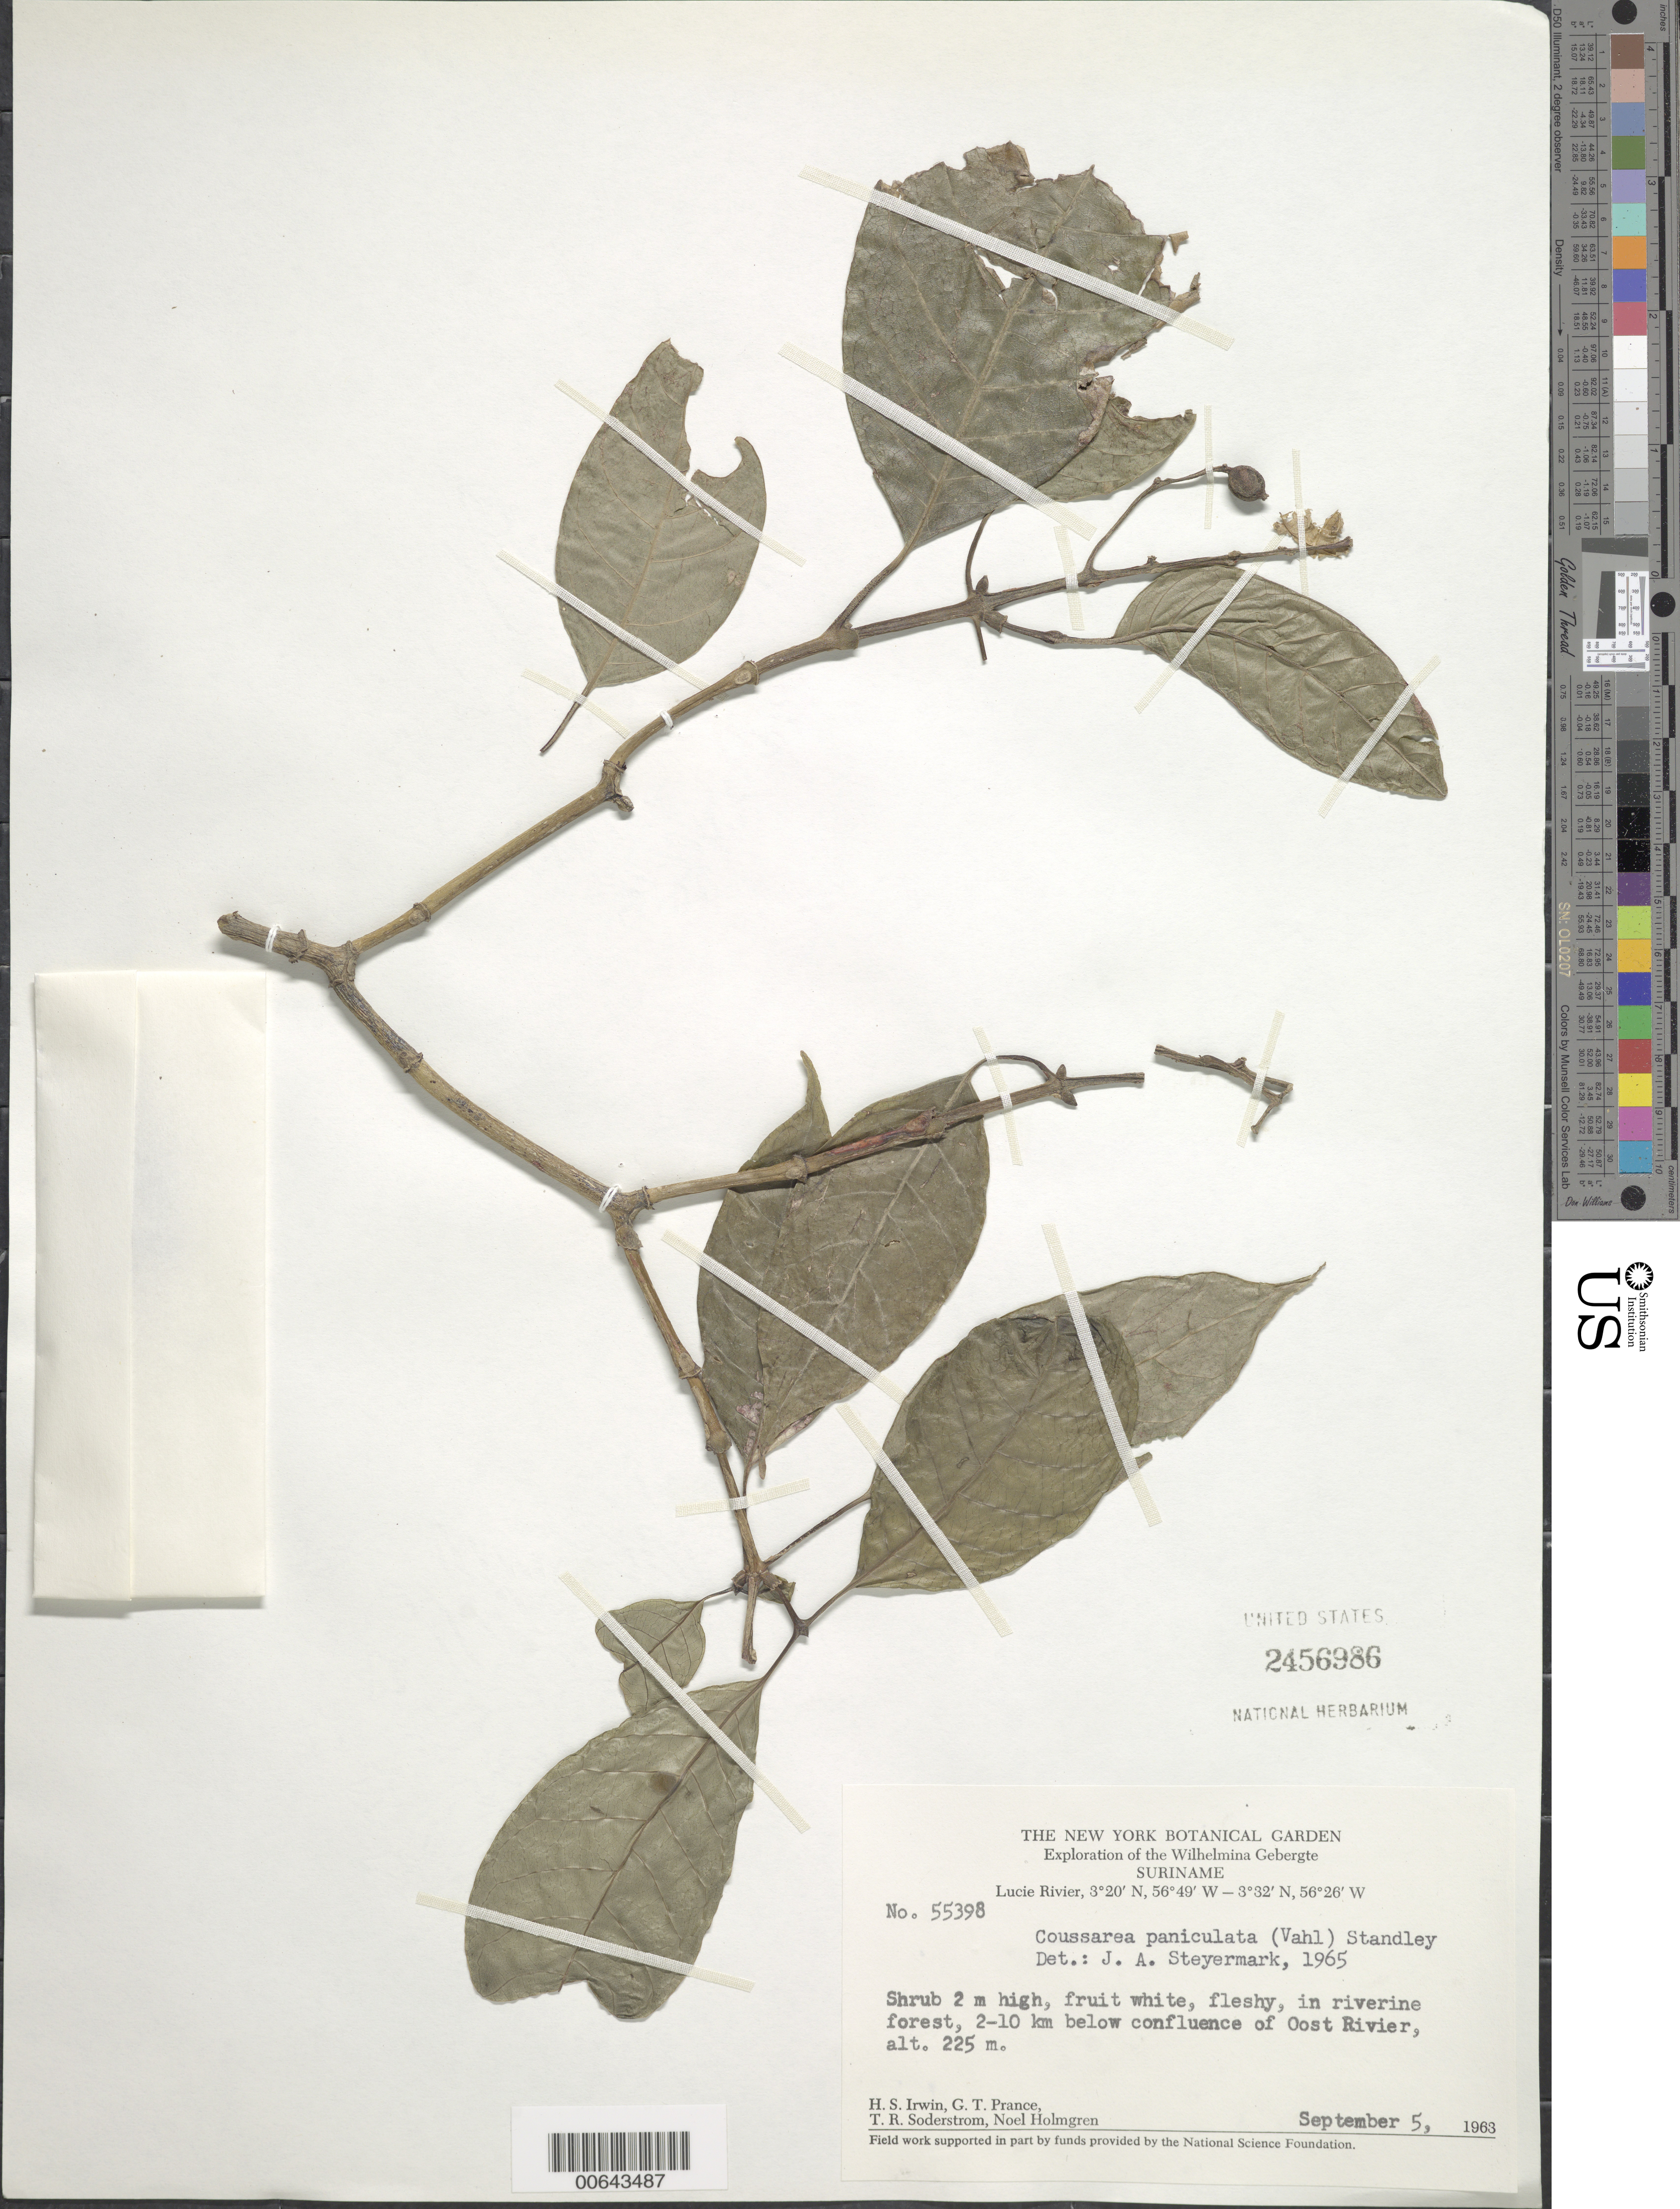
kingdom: Plantae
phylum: Tracheophyta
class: Magnoliopsida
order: Gentianales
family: Rubiaceae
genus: Coussarea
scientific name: Coussarea paniculata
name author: (Vahl) Standl.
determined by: Steyermark, Julian A., (VEN)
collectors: H. Irwin, G. T. Prance, T. R. Soderstrom & N. H. Holmgren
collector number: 55398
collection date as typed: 5-Sep-63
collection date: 1963-09-05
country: Suriname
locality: Lucie R., 2-10 km below confl. with Oost R., Wilhelmina Gebergte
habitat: Riverine forest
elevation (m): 225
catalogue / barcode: US 2456986